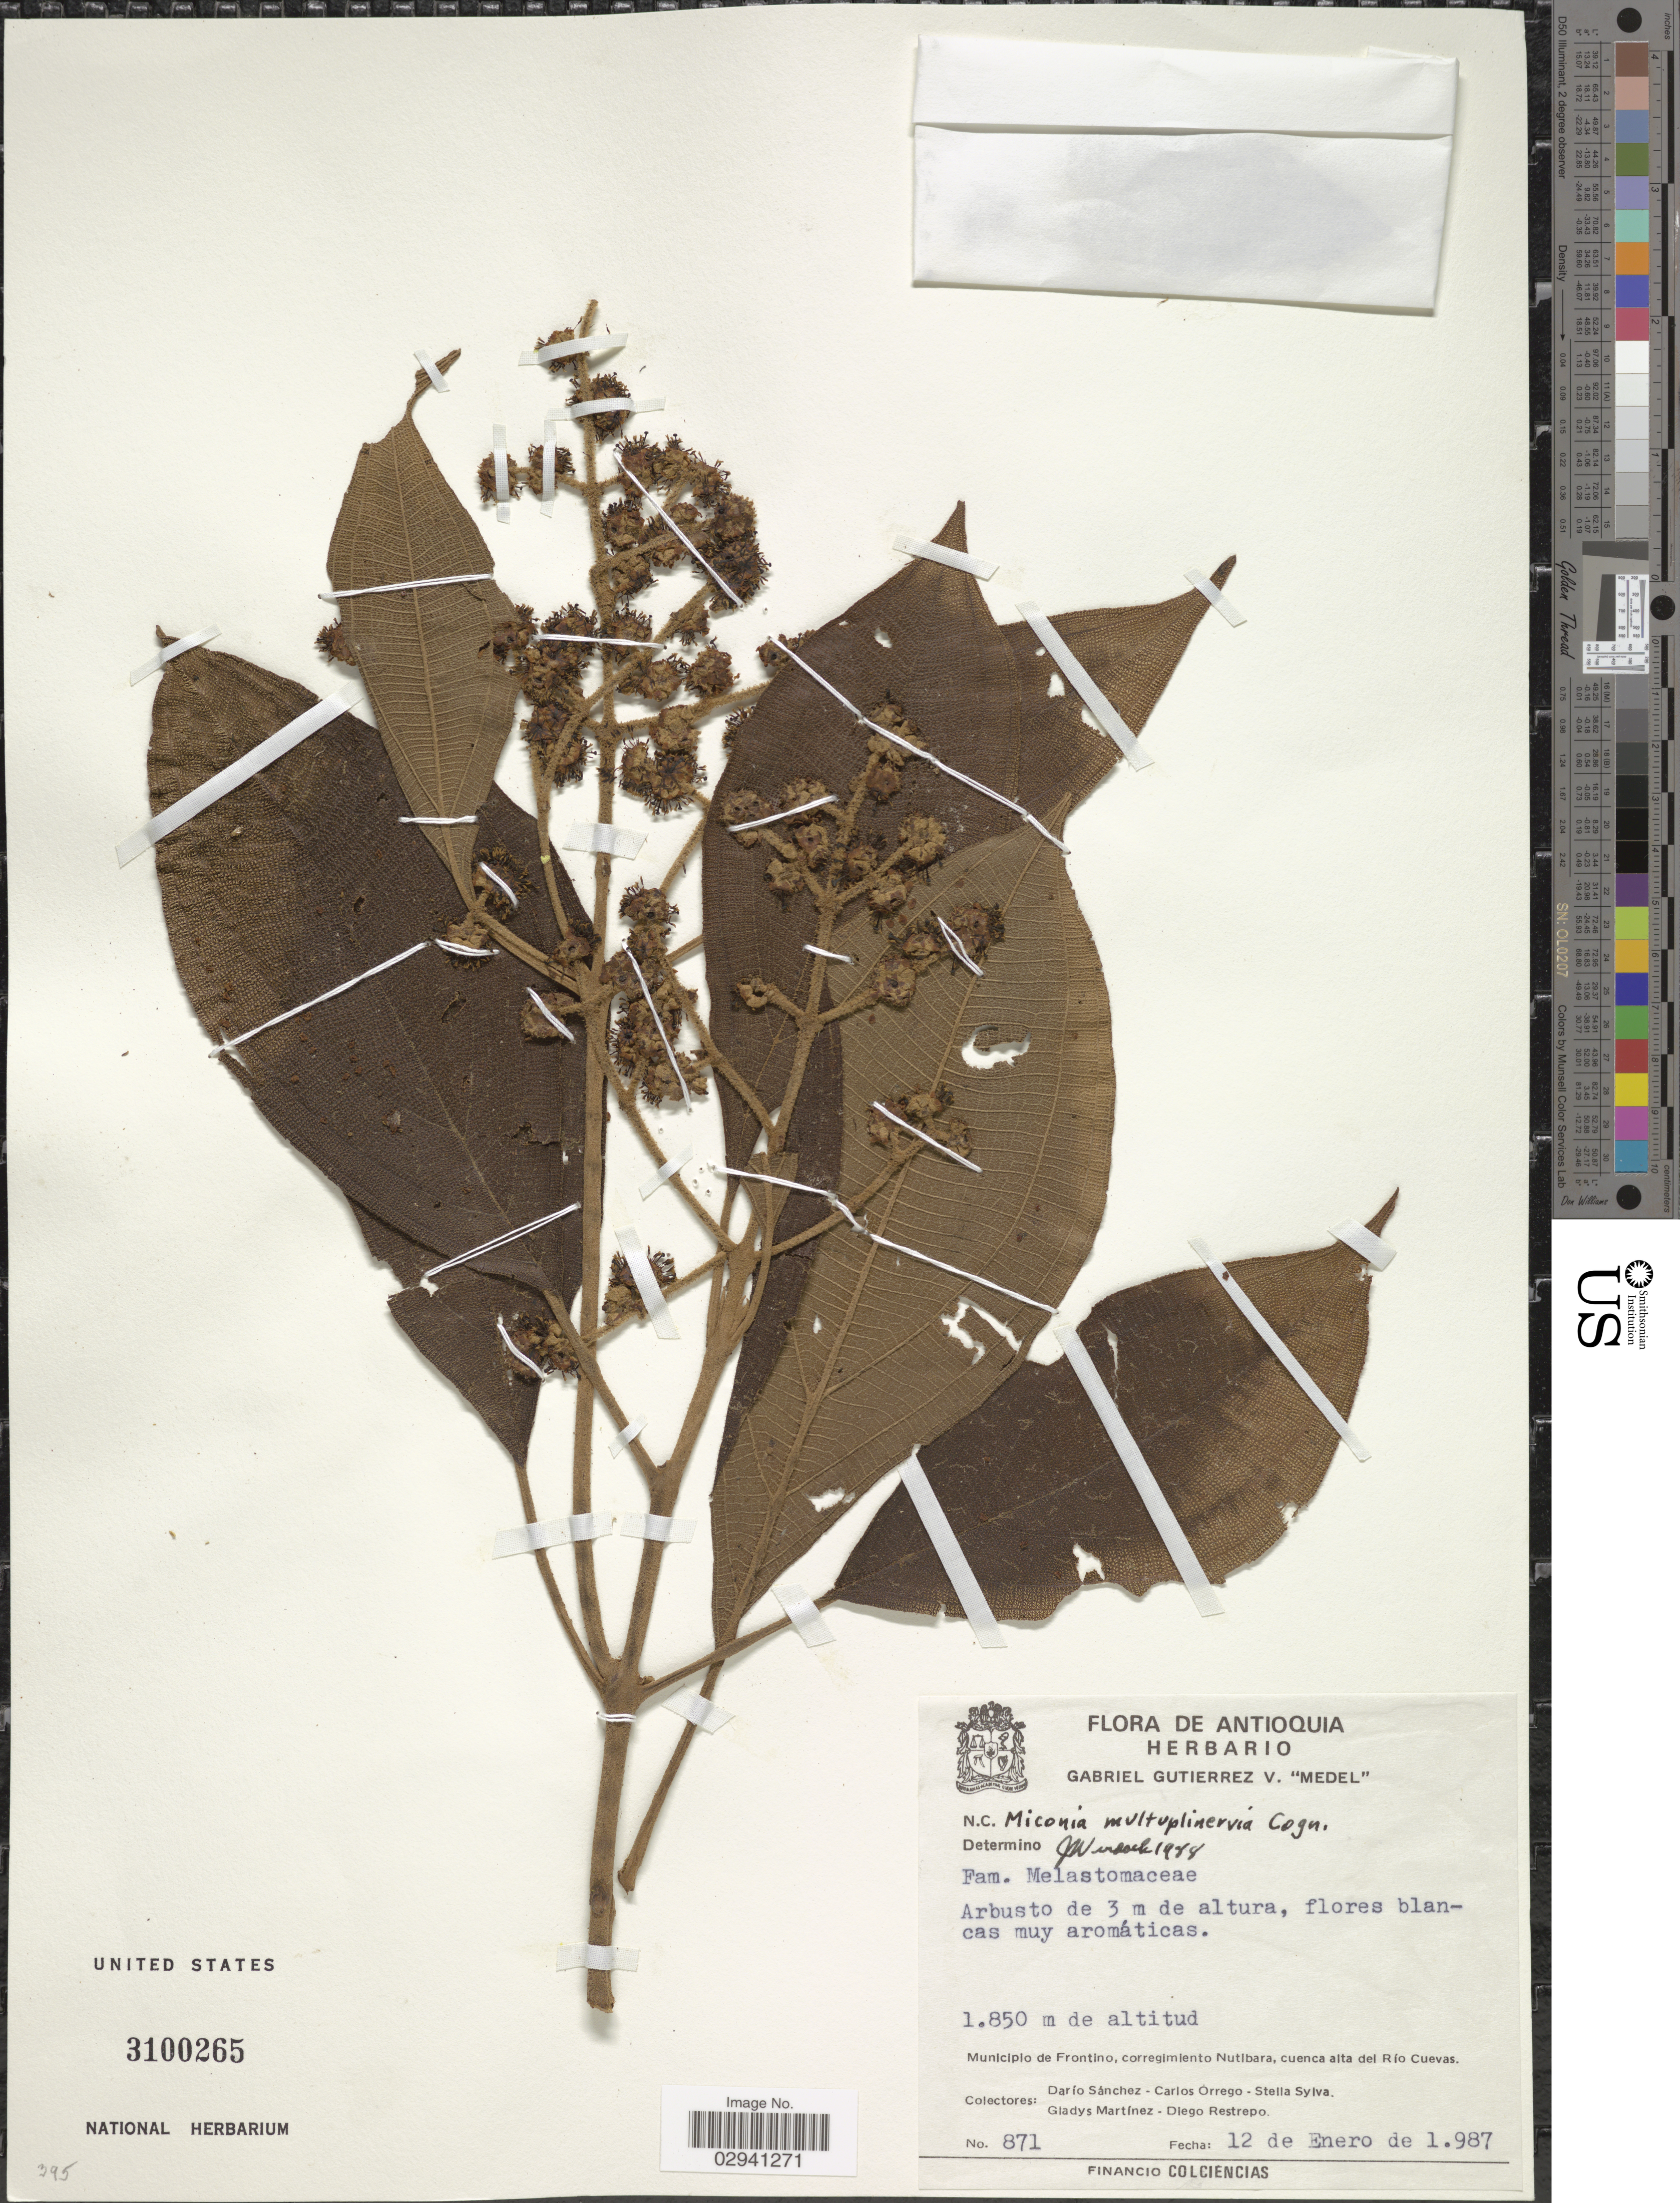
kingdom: Plantae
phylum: Tracheophyta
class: Magnoliopsida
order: Myrtales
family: Melastomataceae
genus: Miconia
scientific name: Miconia multispicata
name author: Naudin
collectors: D. Sánchez, C. Orrego, S. Sylva, G. Martínez & D. Restrepo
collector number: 871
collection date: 1987-01-12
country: Colombia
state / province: Antioquia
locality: Municipio de Frontino, corregimiento Nutibara, cuenca alta del Río Cuevas.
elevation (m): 1850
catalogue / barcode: US 3100265